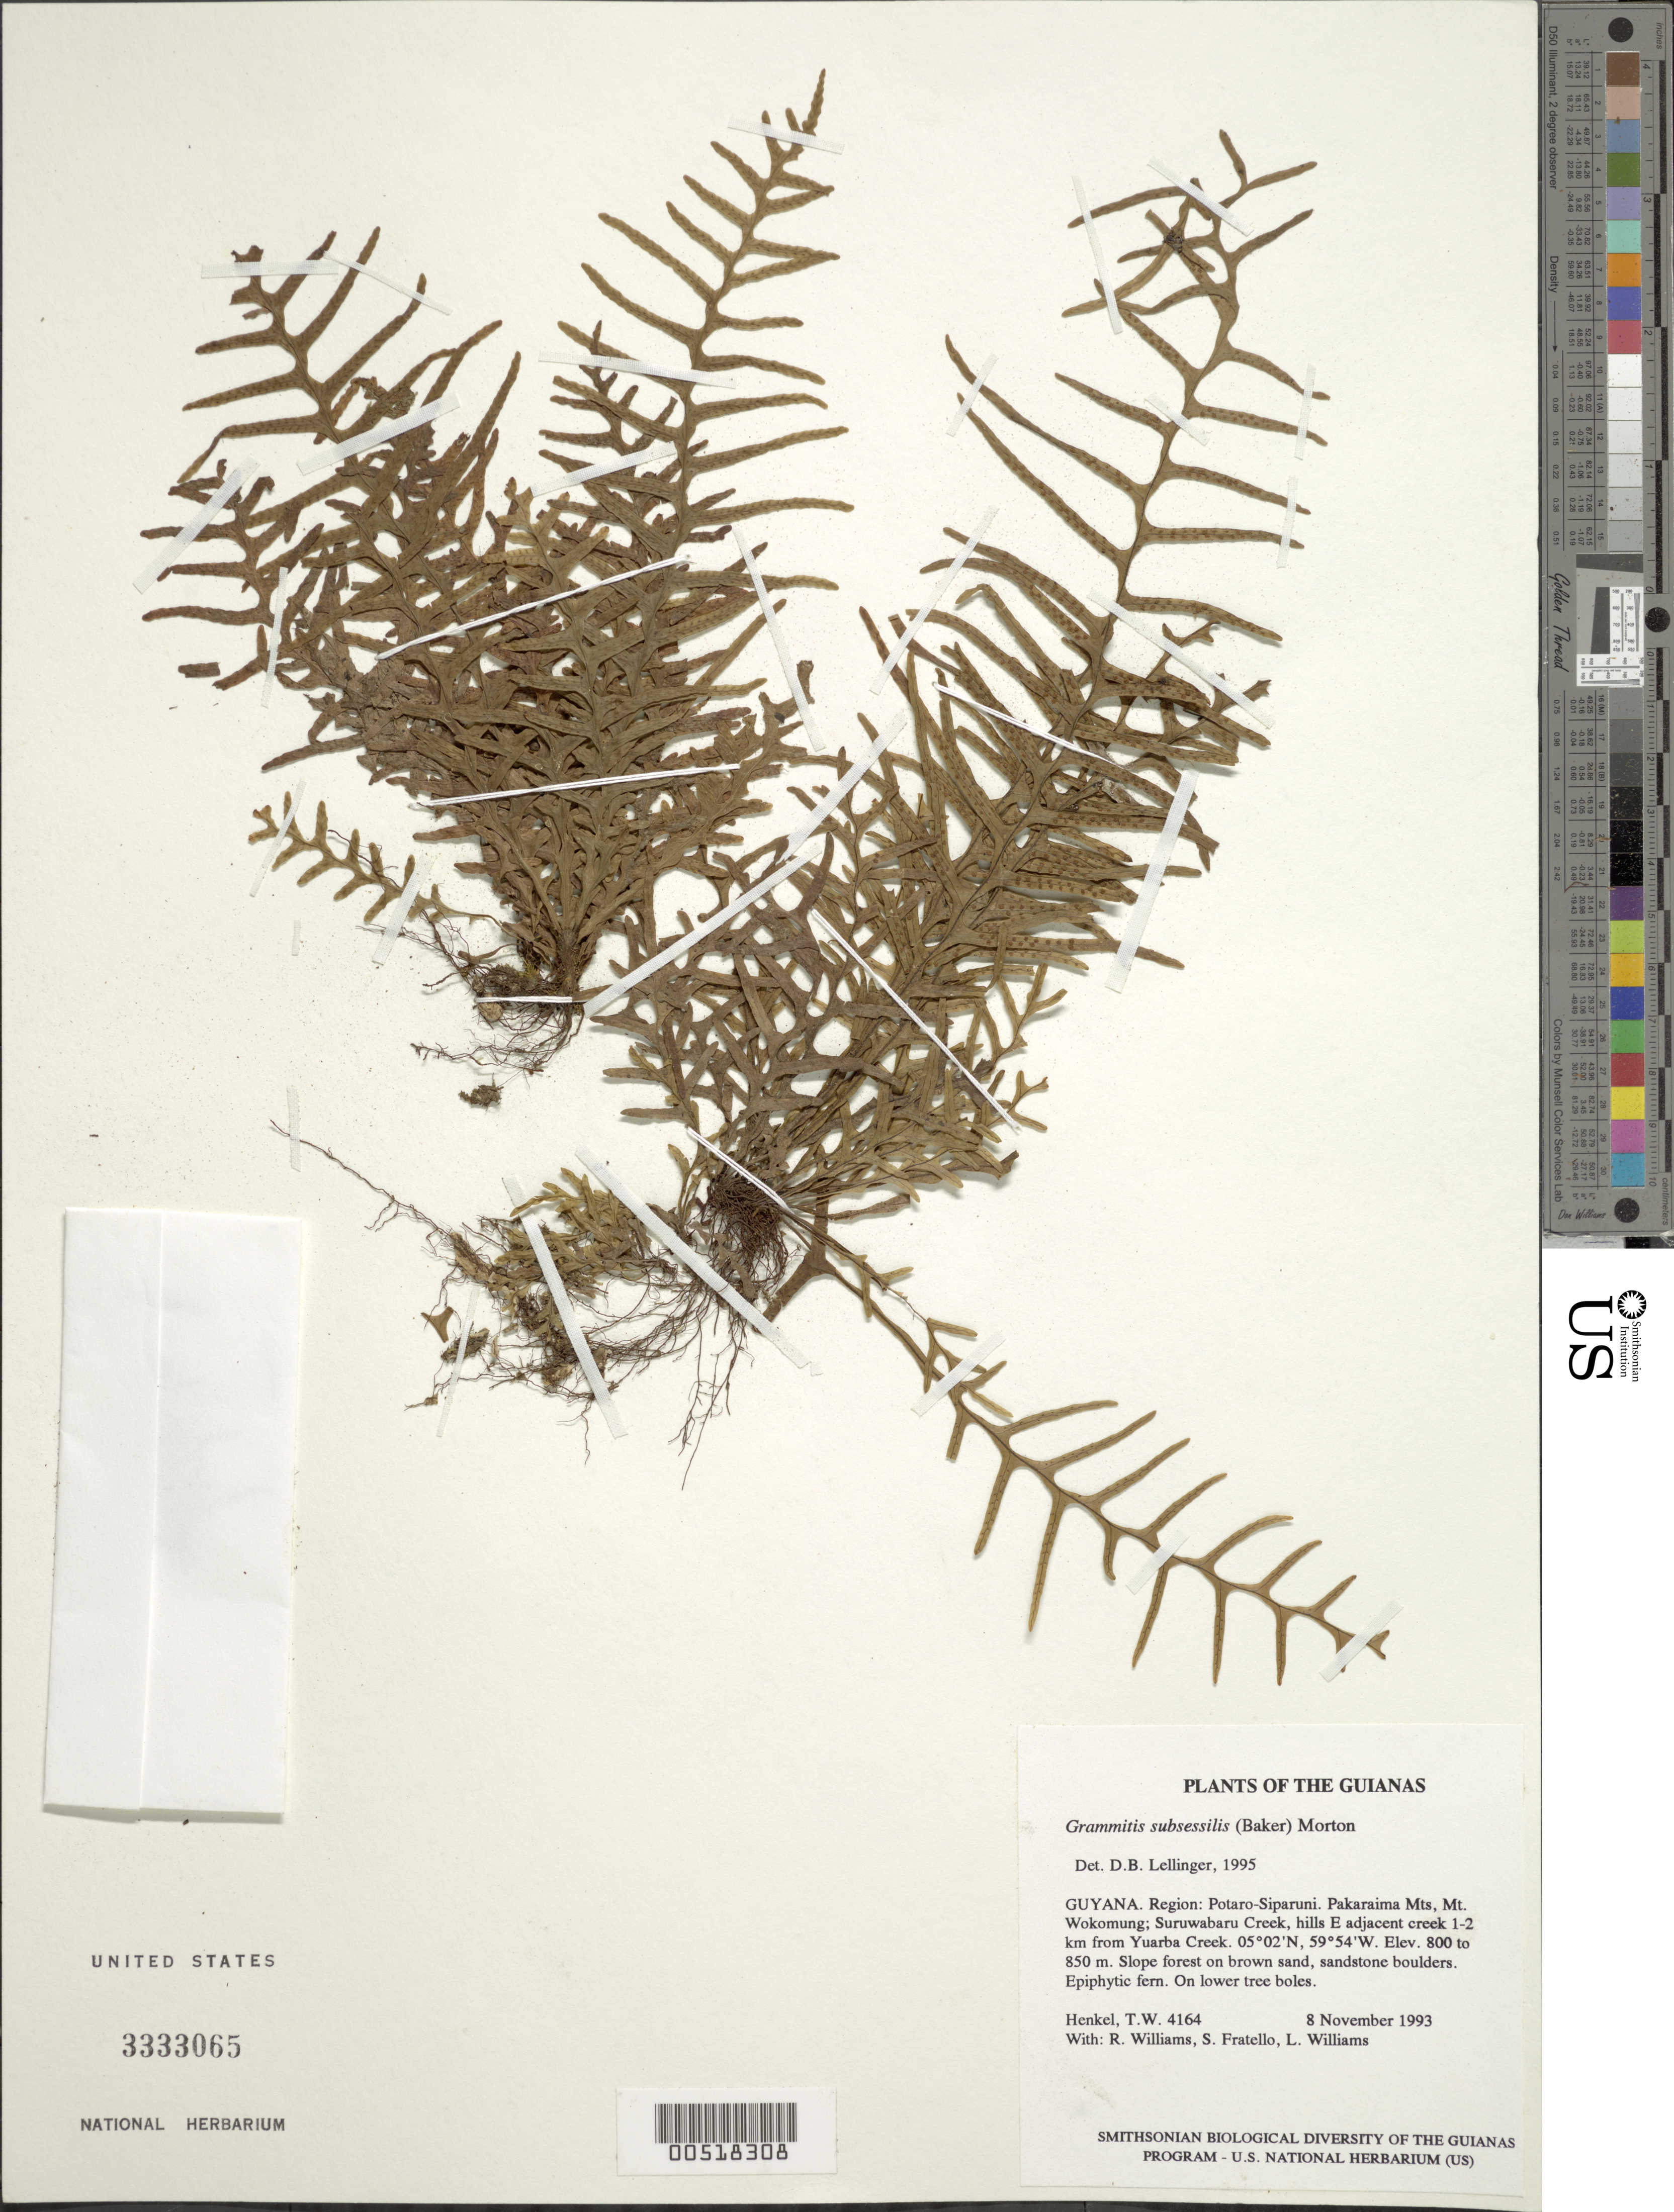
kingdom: Plantae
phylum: Tracheophyta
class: Polypodiopsida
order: Polypodiales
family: Polypodiaceae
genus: Lellingeria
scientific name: Lellingeria subsessilis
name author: (Baker) A.R. Sm. & R.C. Moran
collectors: T. Henkel, R. Williams, S. Fratello & L. Williams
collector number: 4164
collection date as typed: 8 November 1993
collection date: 1993-11-08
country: Guyana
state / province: Potaro-Siparuni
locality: Pakaraima Mts, Mt. Wokomung; Suruwabaru Creek, hills E adjacent creek 1-2 km from Yuarba Creek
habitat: Slope forest on brown sand, sandstone boulders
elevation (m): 800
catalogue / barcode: US 3333065